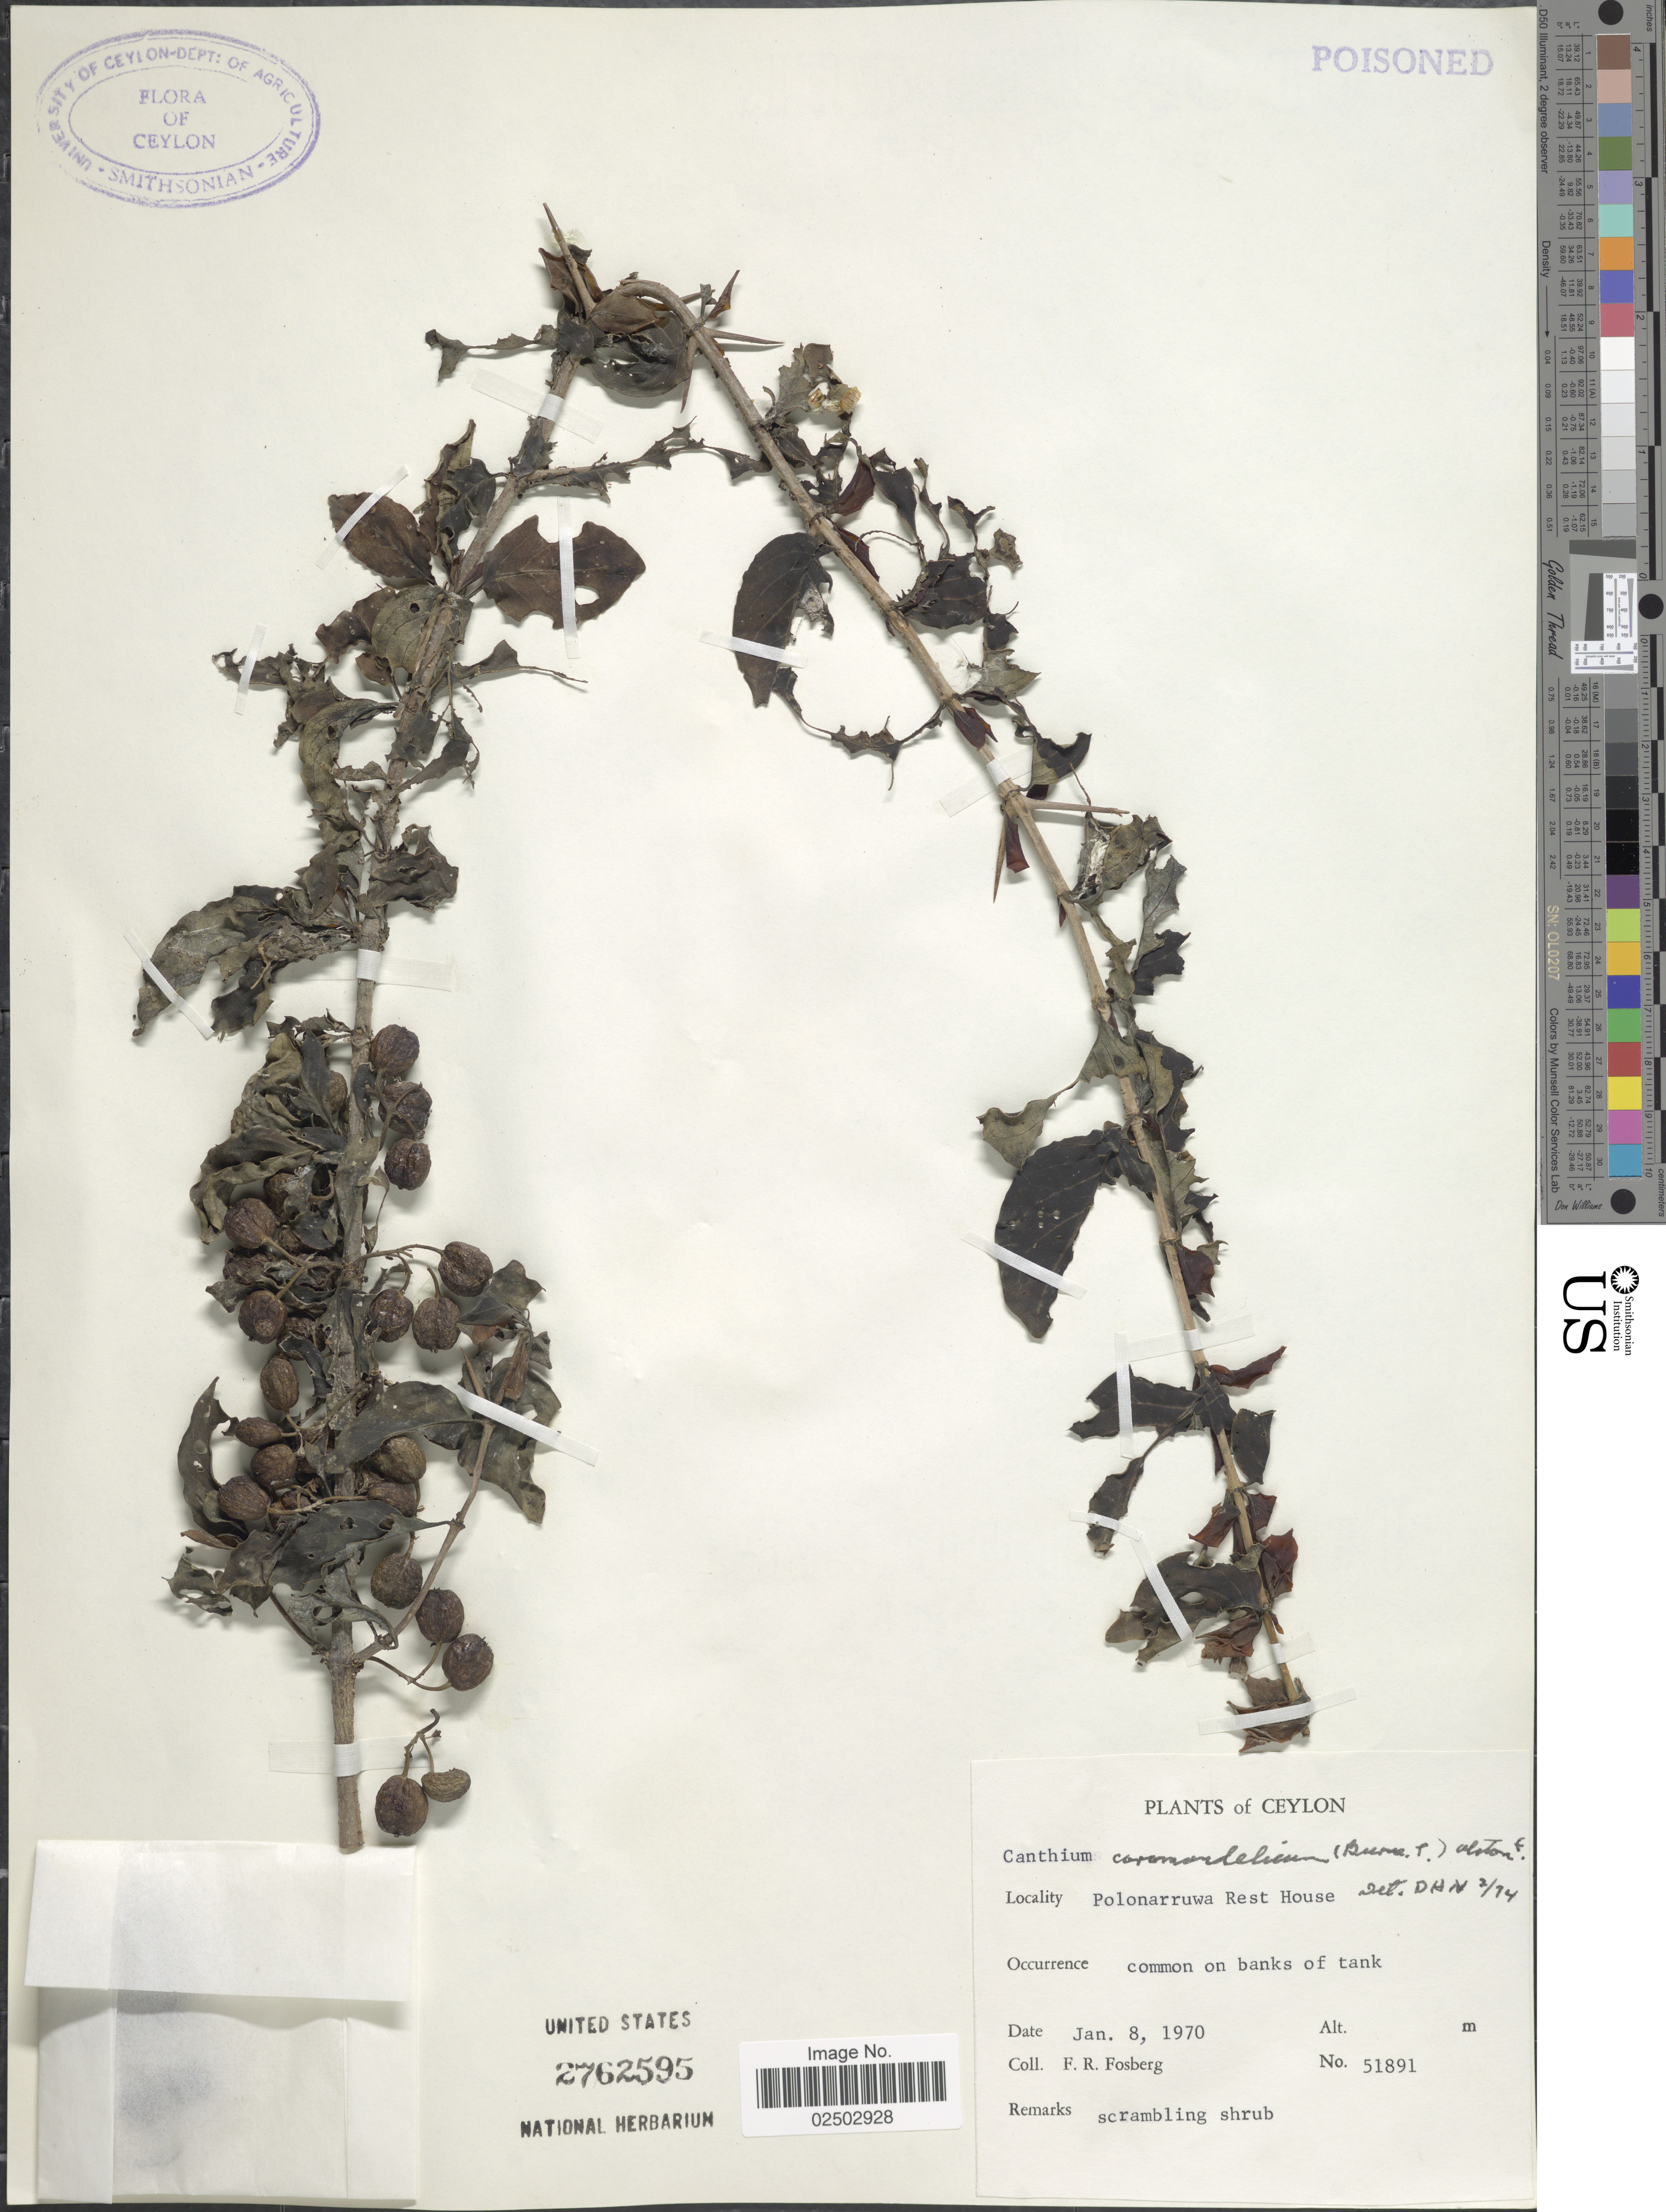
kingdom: Plantae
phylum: Tracheophyta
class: Magnoliopsida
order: Gentianales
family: Rubiaceae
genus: Canthium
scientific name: Canthium coromandelicum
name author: (Burm. f.) Alston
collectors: F. R. Fosberg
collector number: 51891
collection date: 1970-01-08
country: Sri Lanka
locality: Ceylon, Polonarruwa Rest House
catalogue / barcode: US 2762595